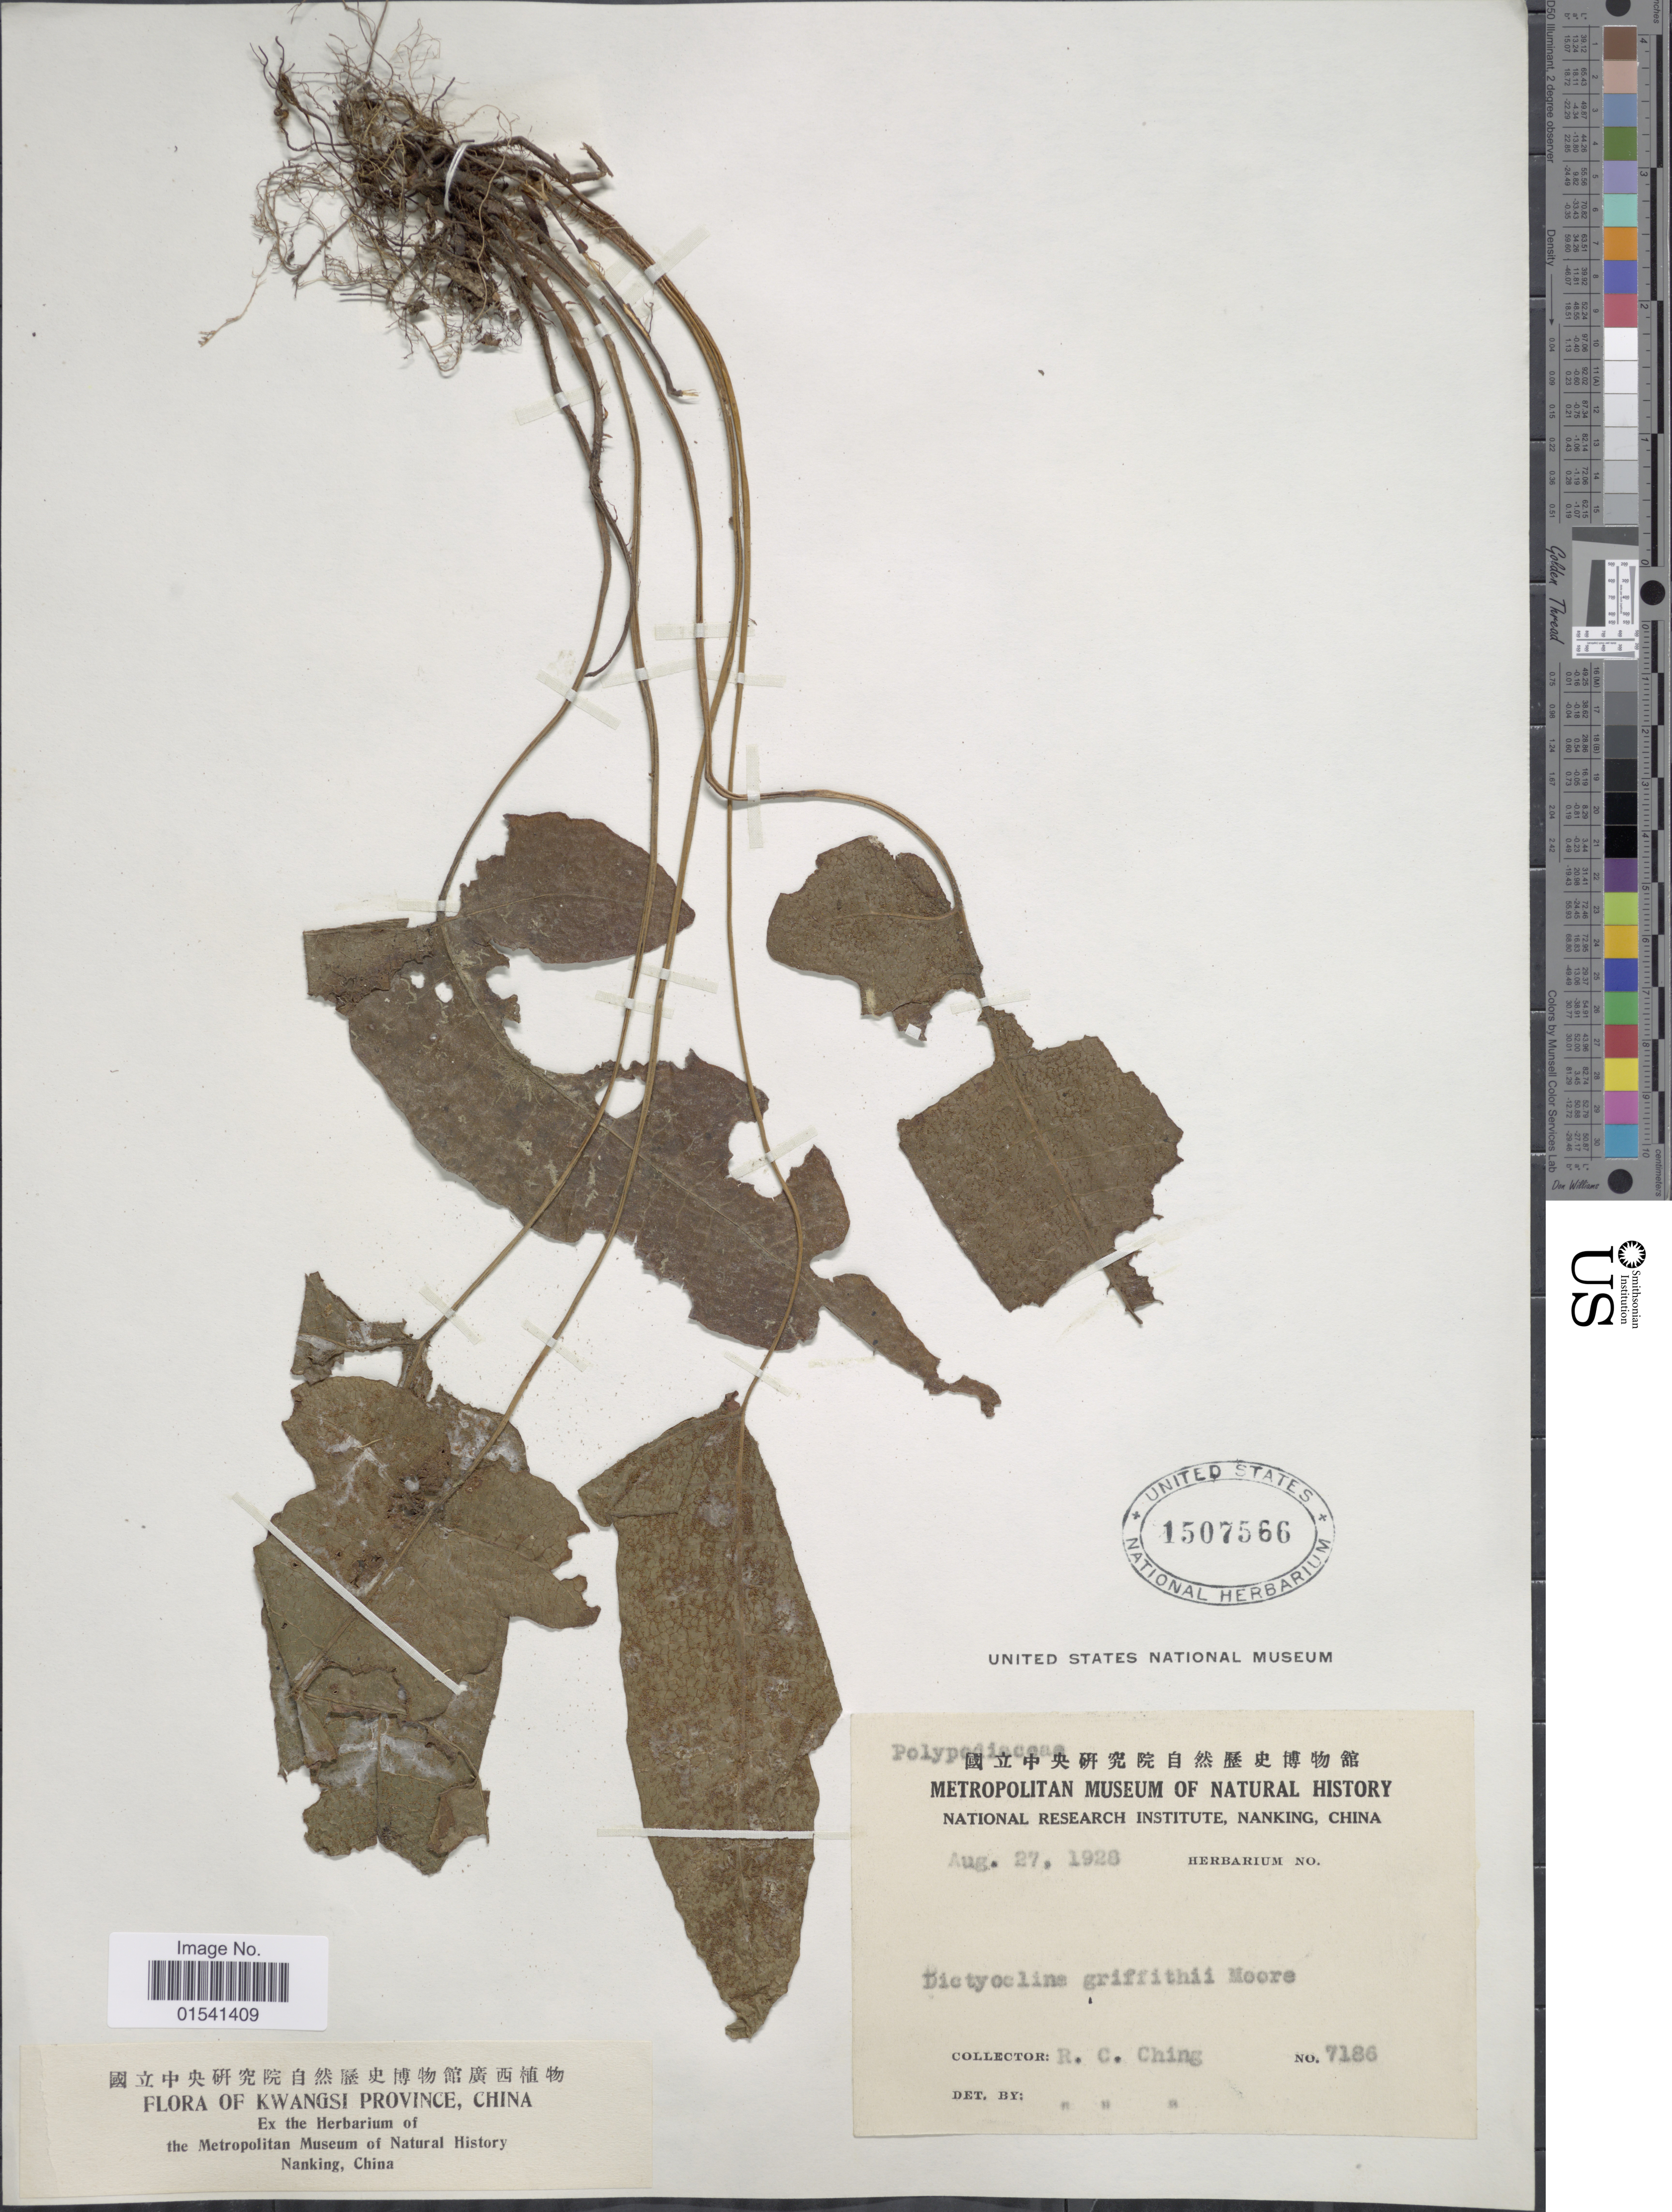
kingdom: Plantae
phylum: Tracheophyta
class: Polypodiopsida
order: Polypodiales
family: Thelypteridaceae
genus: Stegnogramma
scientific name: Stegnogramma griffithii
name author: (T. Moore) K. Iwats.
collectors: R. C. Ching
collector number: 7186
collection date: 1928-08-27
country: China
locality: Kwangsi Province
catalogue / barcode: US 1507566